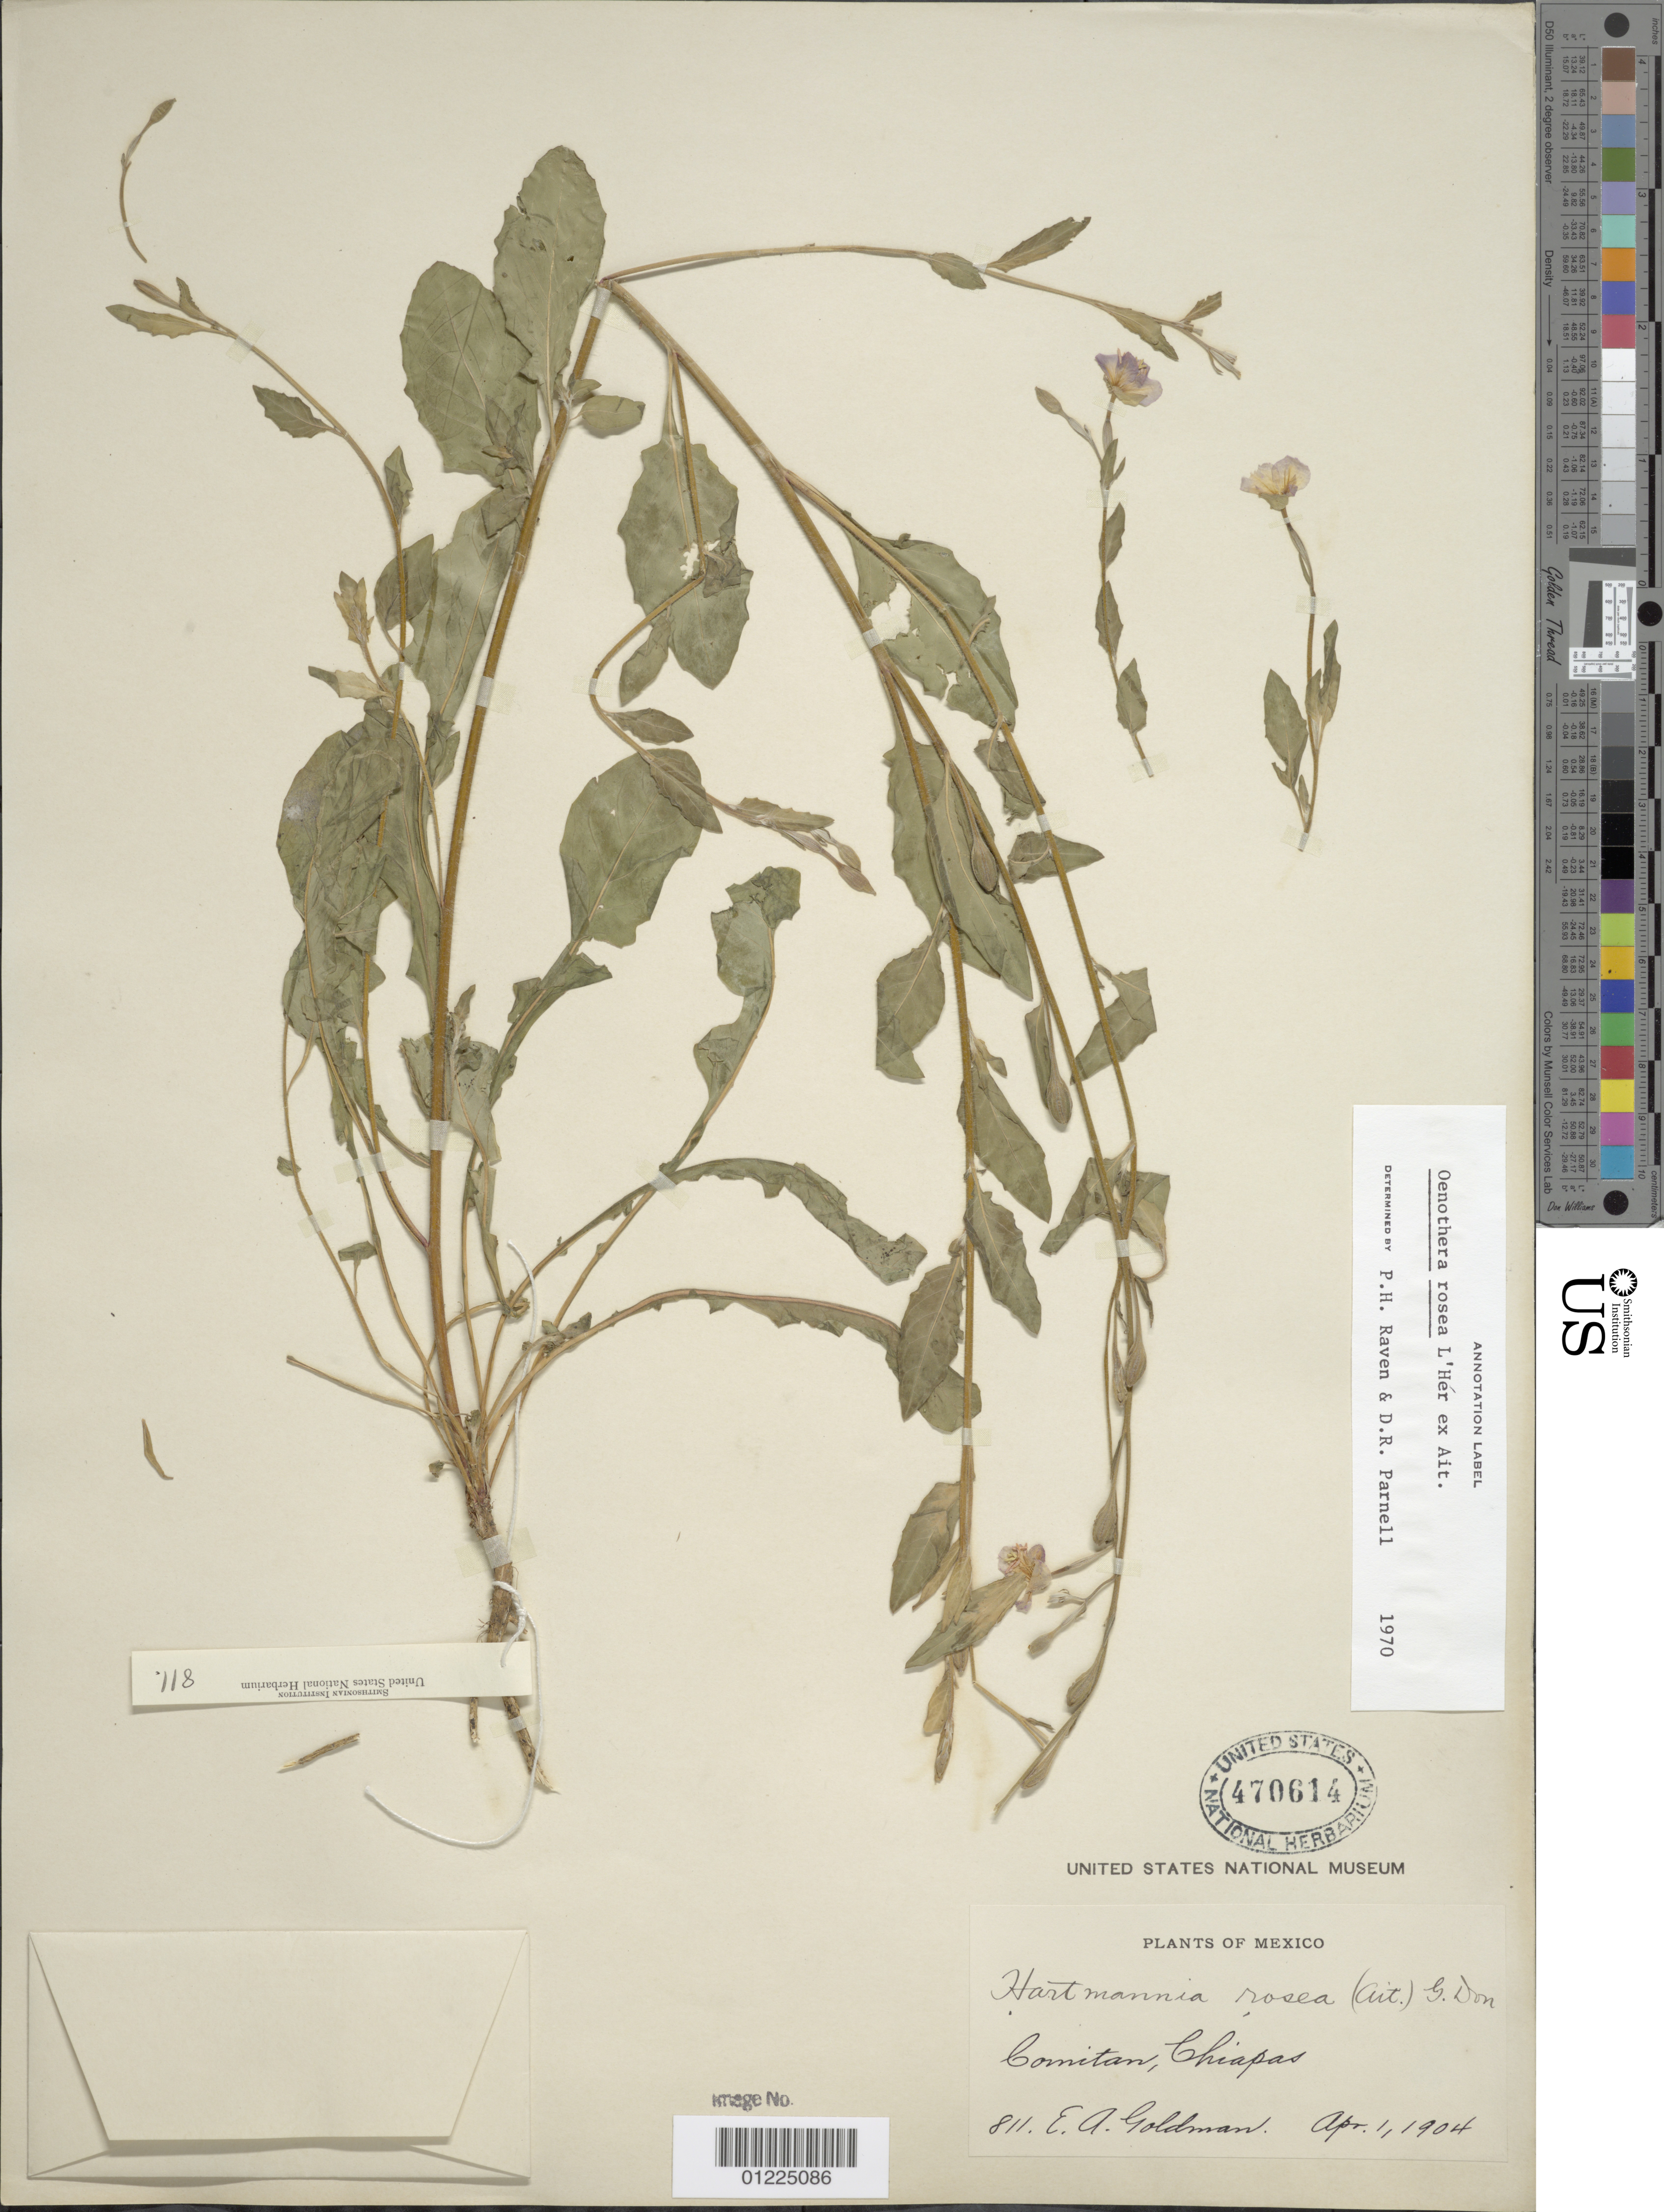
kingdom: Plantae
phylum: Tracheophyta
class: Magnoliopsida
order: Myrtales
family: Onagraceae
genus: Oenothera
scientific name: Oenothera rosea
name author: L'Hér. ex Aiton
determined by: Raven, P. H.; Parnell, D. R.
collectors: E. A. Goldman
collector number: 811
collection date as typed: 01 Apr 1904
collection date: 1904-04-01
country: Mexico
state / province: Chiapas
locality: Comitan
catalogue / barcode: US 470614